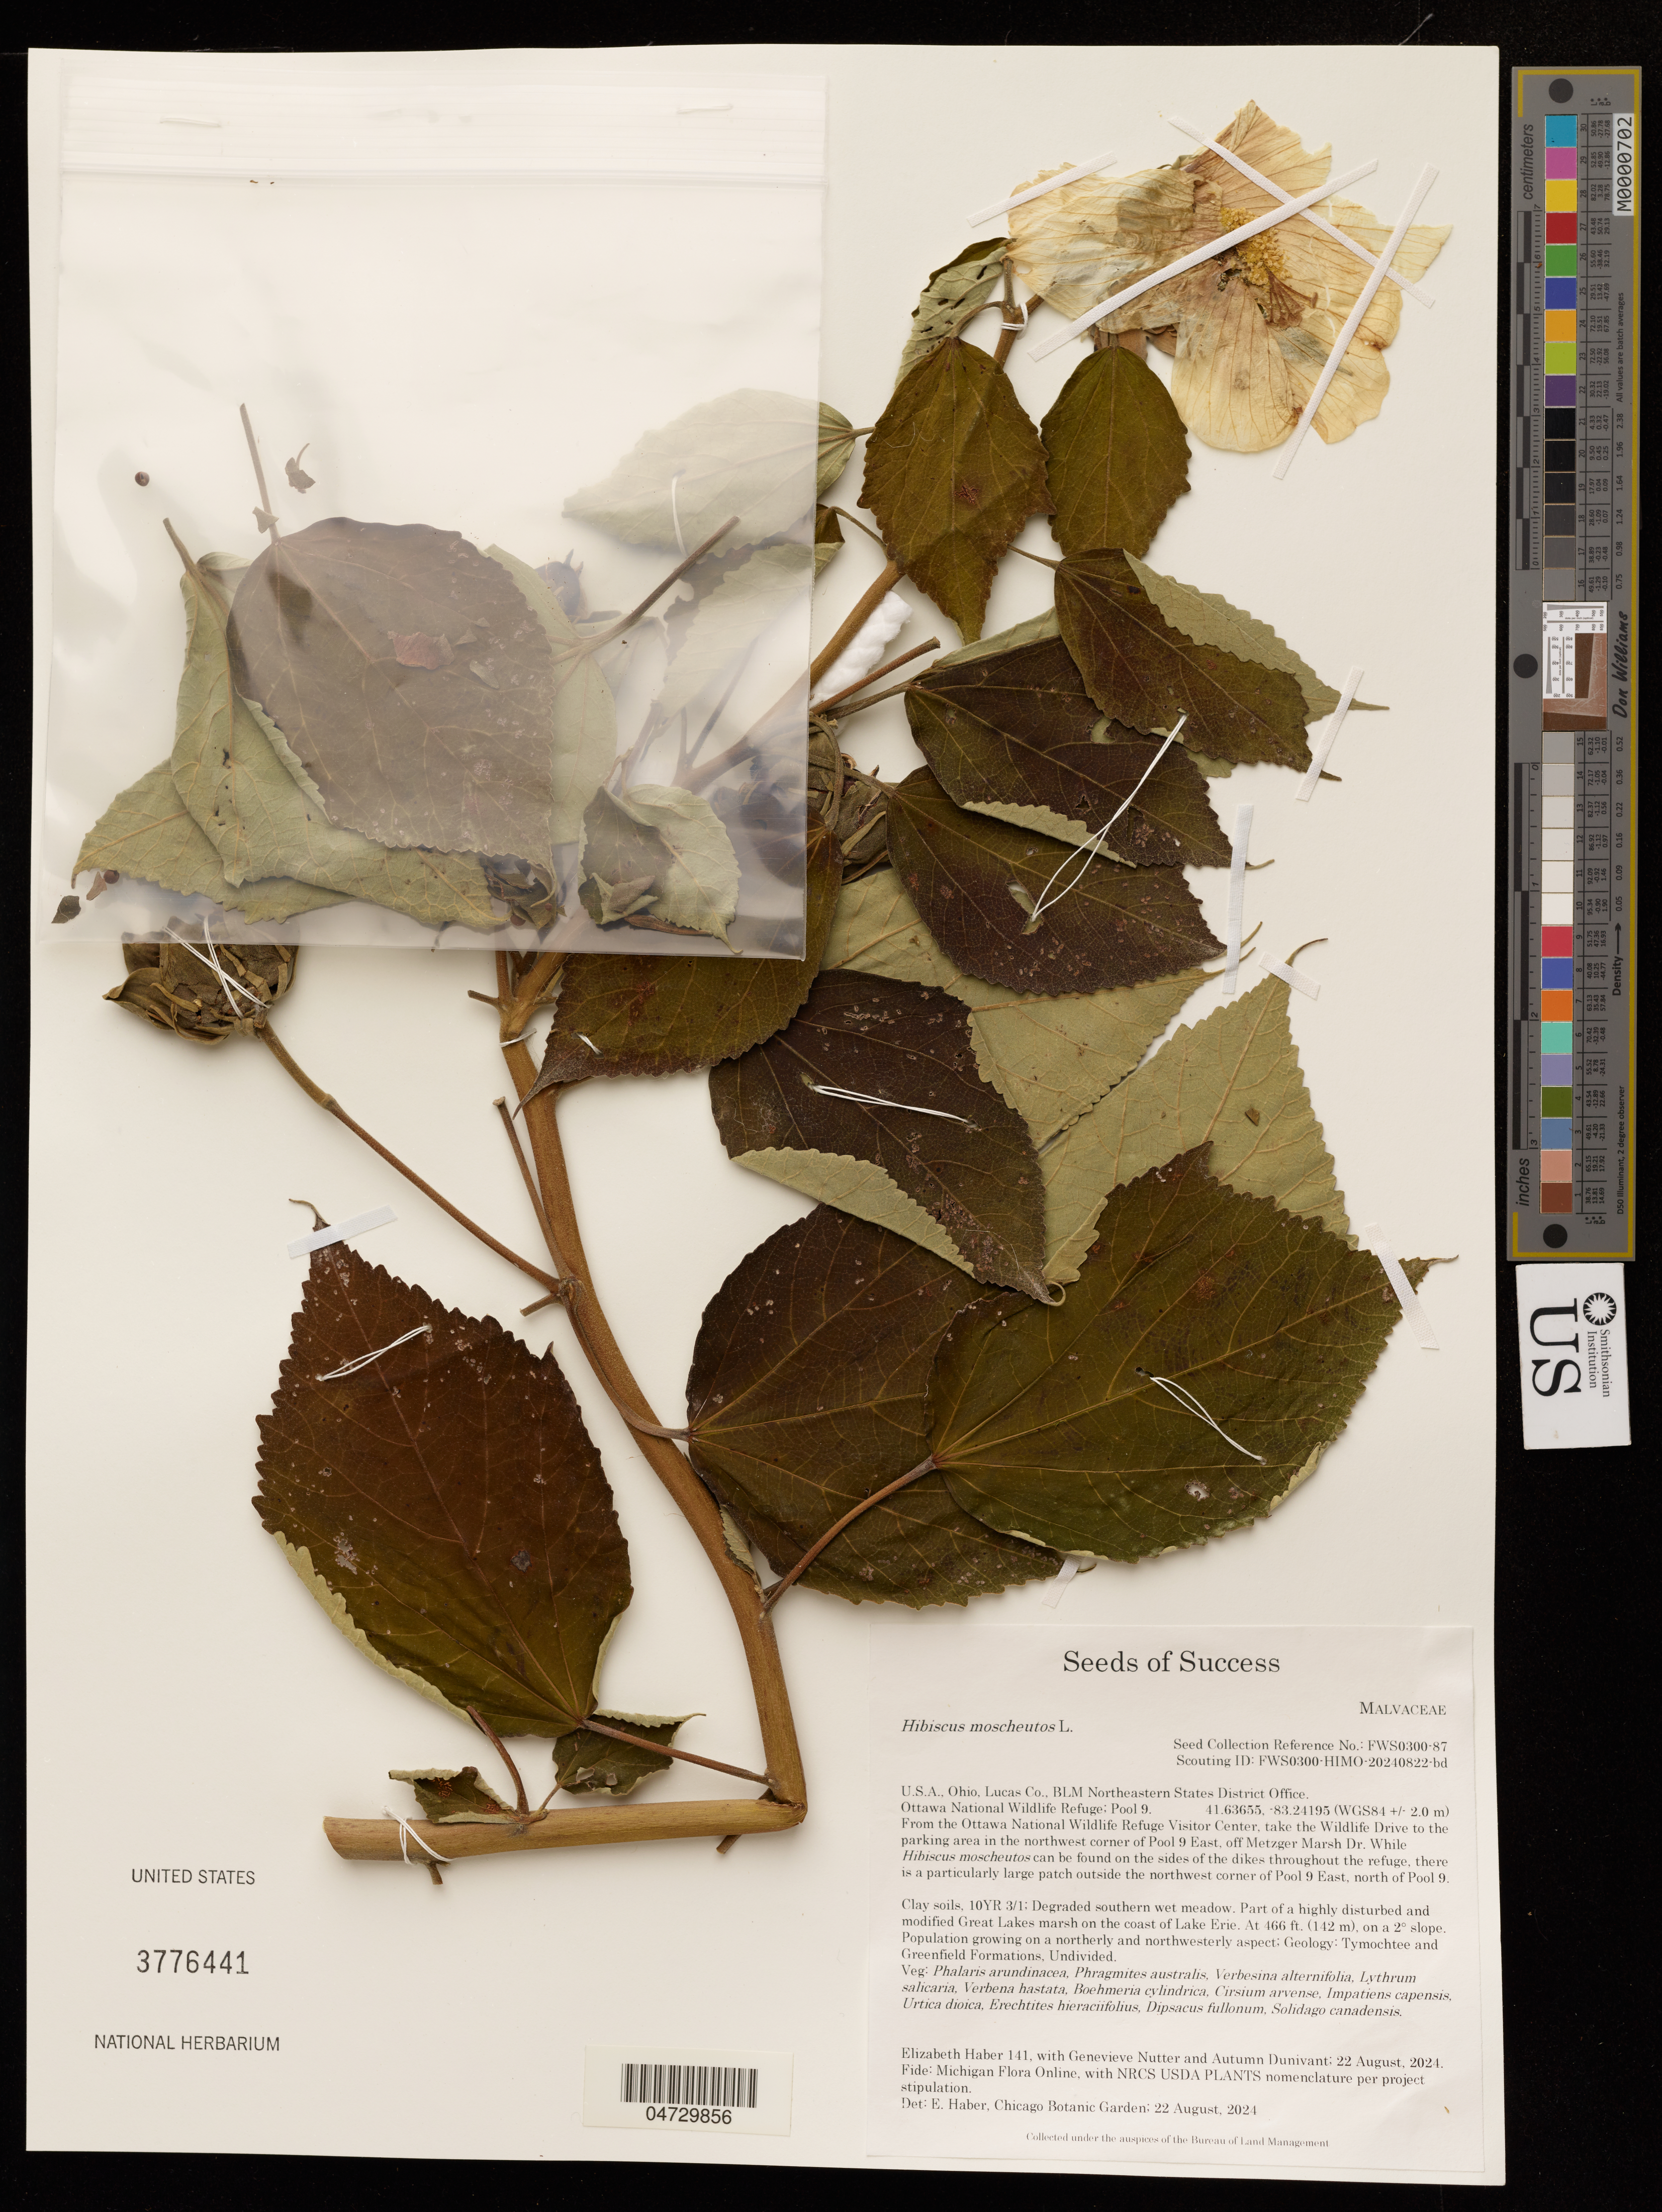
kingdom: Plantae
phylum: Tracheophyta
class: Magnoliopsida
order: Malvales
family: Malvaceae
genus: Hibiscus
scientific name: Hibiscus moscheutos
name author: L.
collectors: E. Haber, N. Genevieve & A. Dunivant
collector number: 141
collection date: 2024-08-22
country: United States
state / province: Ohio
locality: Lucas Co., BLM Northeastern States District Office. Ottawa National Wildlife Refuge; Pool 9. From the Ottawa National Wildlife Refuge Visitor Center, take the Wildlife Drive to the parking area in the northwest corner of Pool 9 East, off Metzger Marsh Dr. While Hibiscus moscheutos can be found on the sides of the dikes throughout the refuge, there is a particularly large patch outside the northwest corner of Pool 9 East, north of Pool 9.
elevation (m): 142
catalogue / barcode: US 3776441